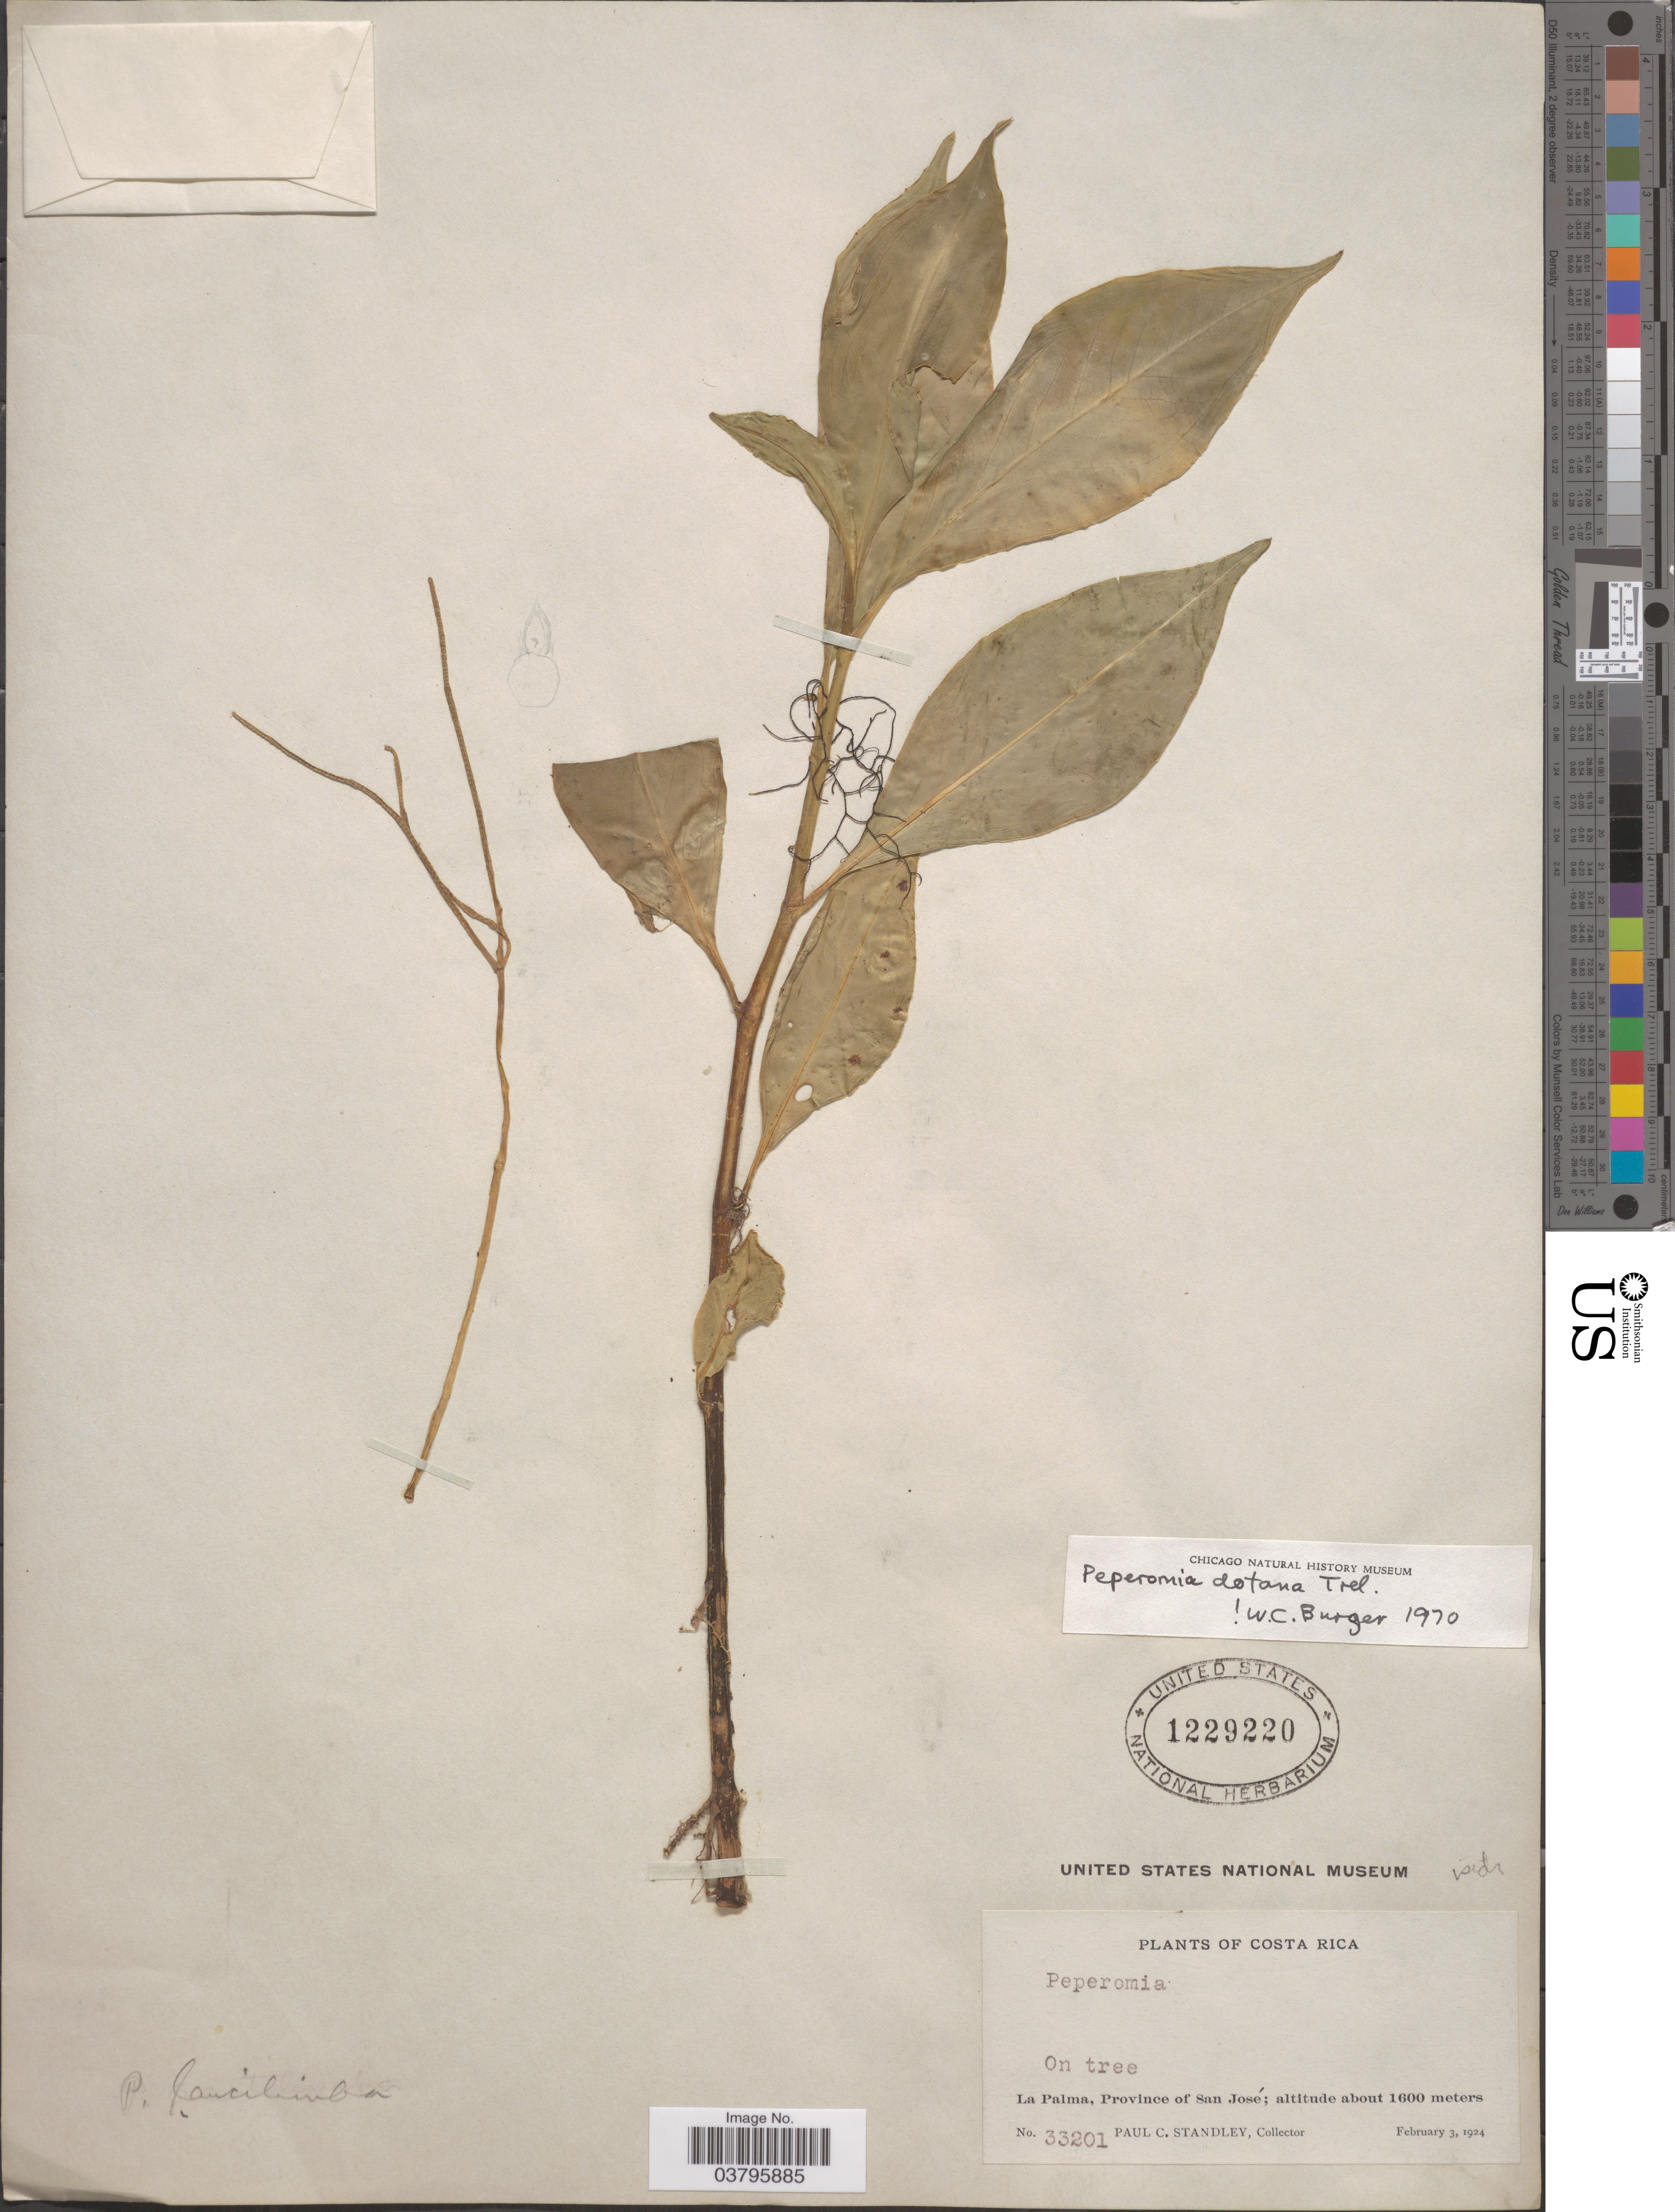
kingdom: Plantae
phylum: Tracheophyta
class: Magnoliopsida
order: Piperales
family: Piperaceae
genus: Peperomia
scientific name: Peperomia dotana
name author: Trel.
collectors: P. C. Standley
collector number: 33201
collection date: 1924-02-03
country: Costa Rica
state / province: San José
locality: La Palma.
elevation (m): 1600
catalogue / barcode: US 1229220